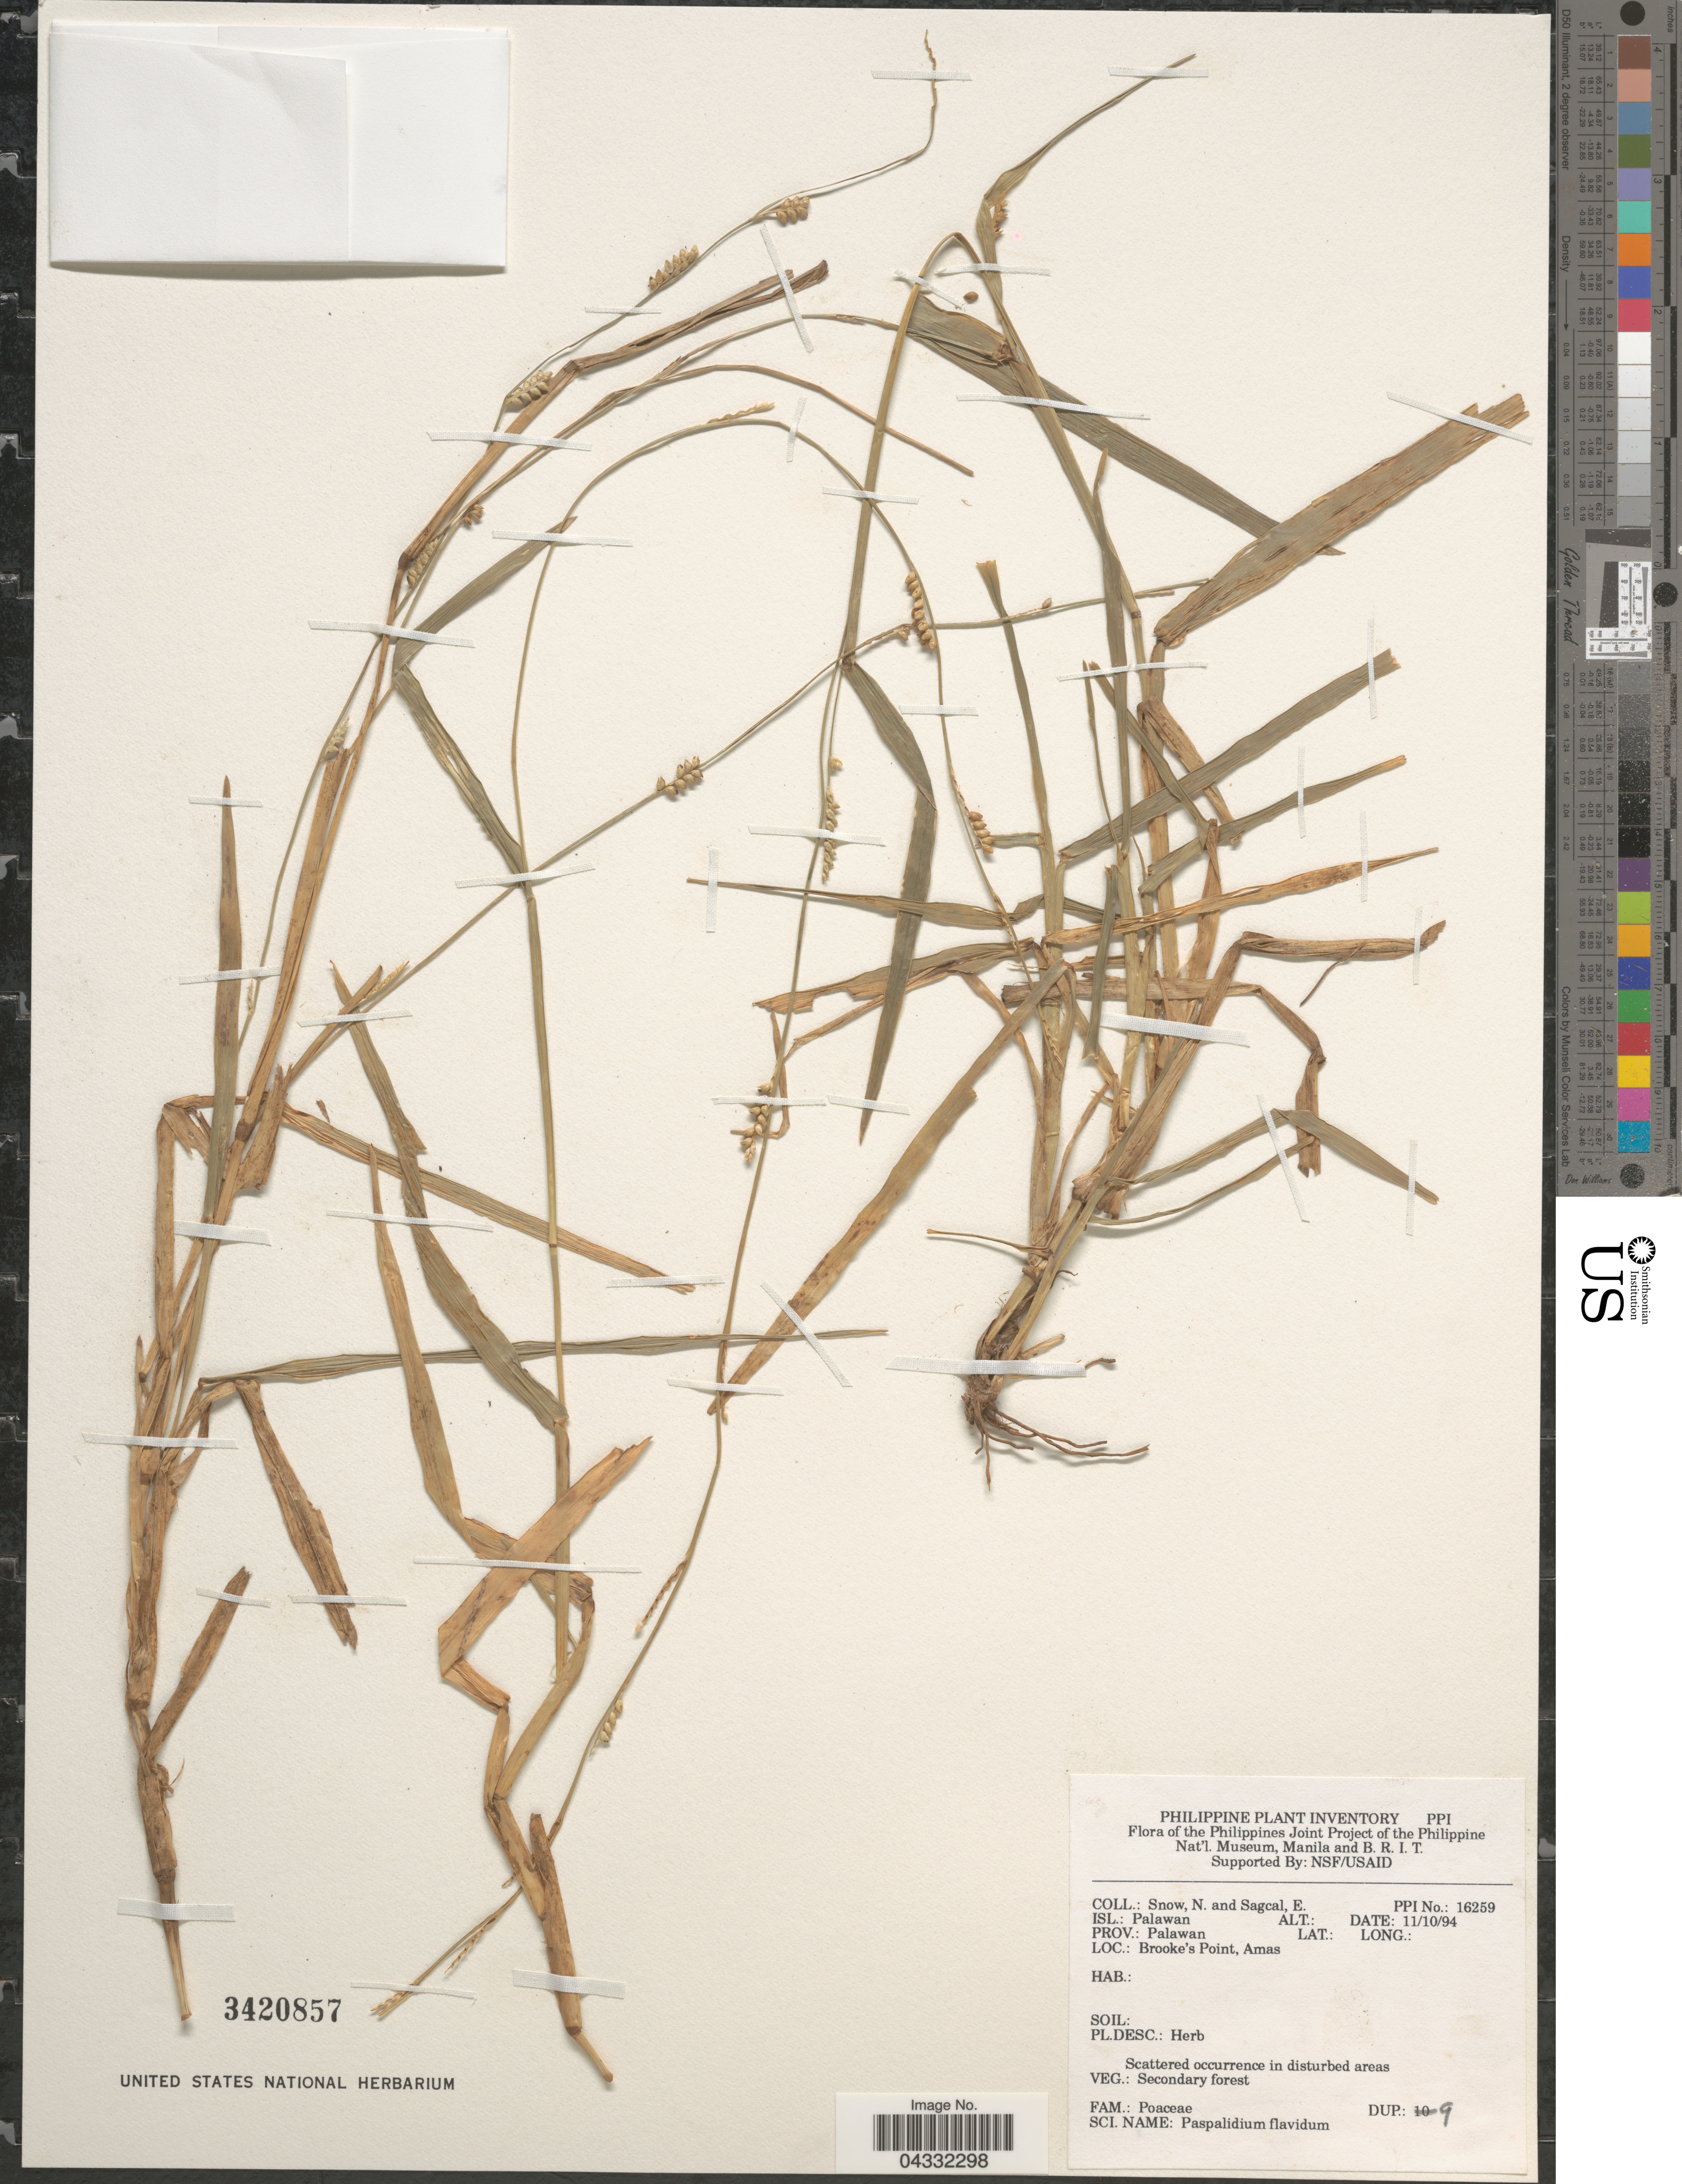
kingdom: Plantae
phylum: Tracheophyta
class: Liliopsida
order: Poales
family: Poaceae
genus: Setaria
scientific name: Setaria flavida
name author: (Retz.) Veldkamp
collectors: N. Snow & E. Sagcal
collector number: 16259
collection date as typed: Transcribed d/m/y: 11/10/94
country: Philippines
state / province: Mimaropa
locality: Isl.: Palawan. Brooke's Point, Amas.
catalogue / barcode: US 3420857